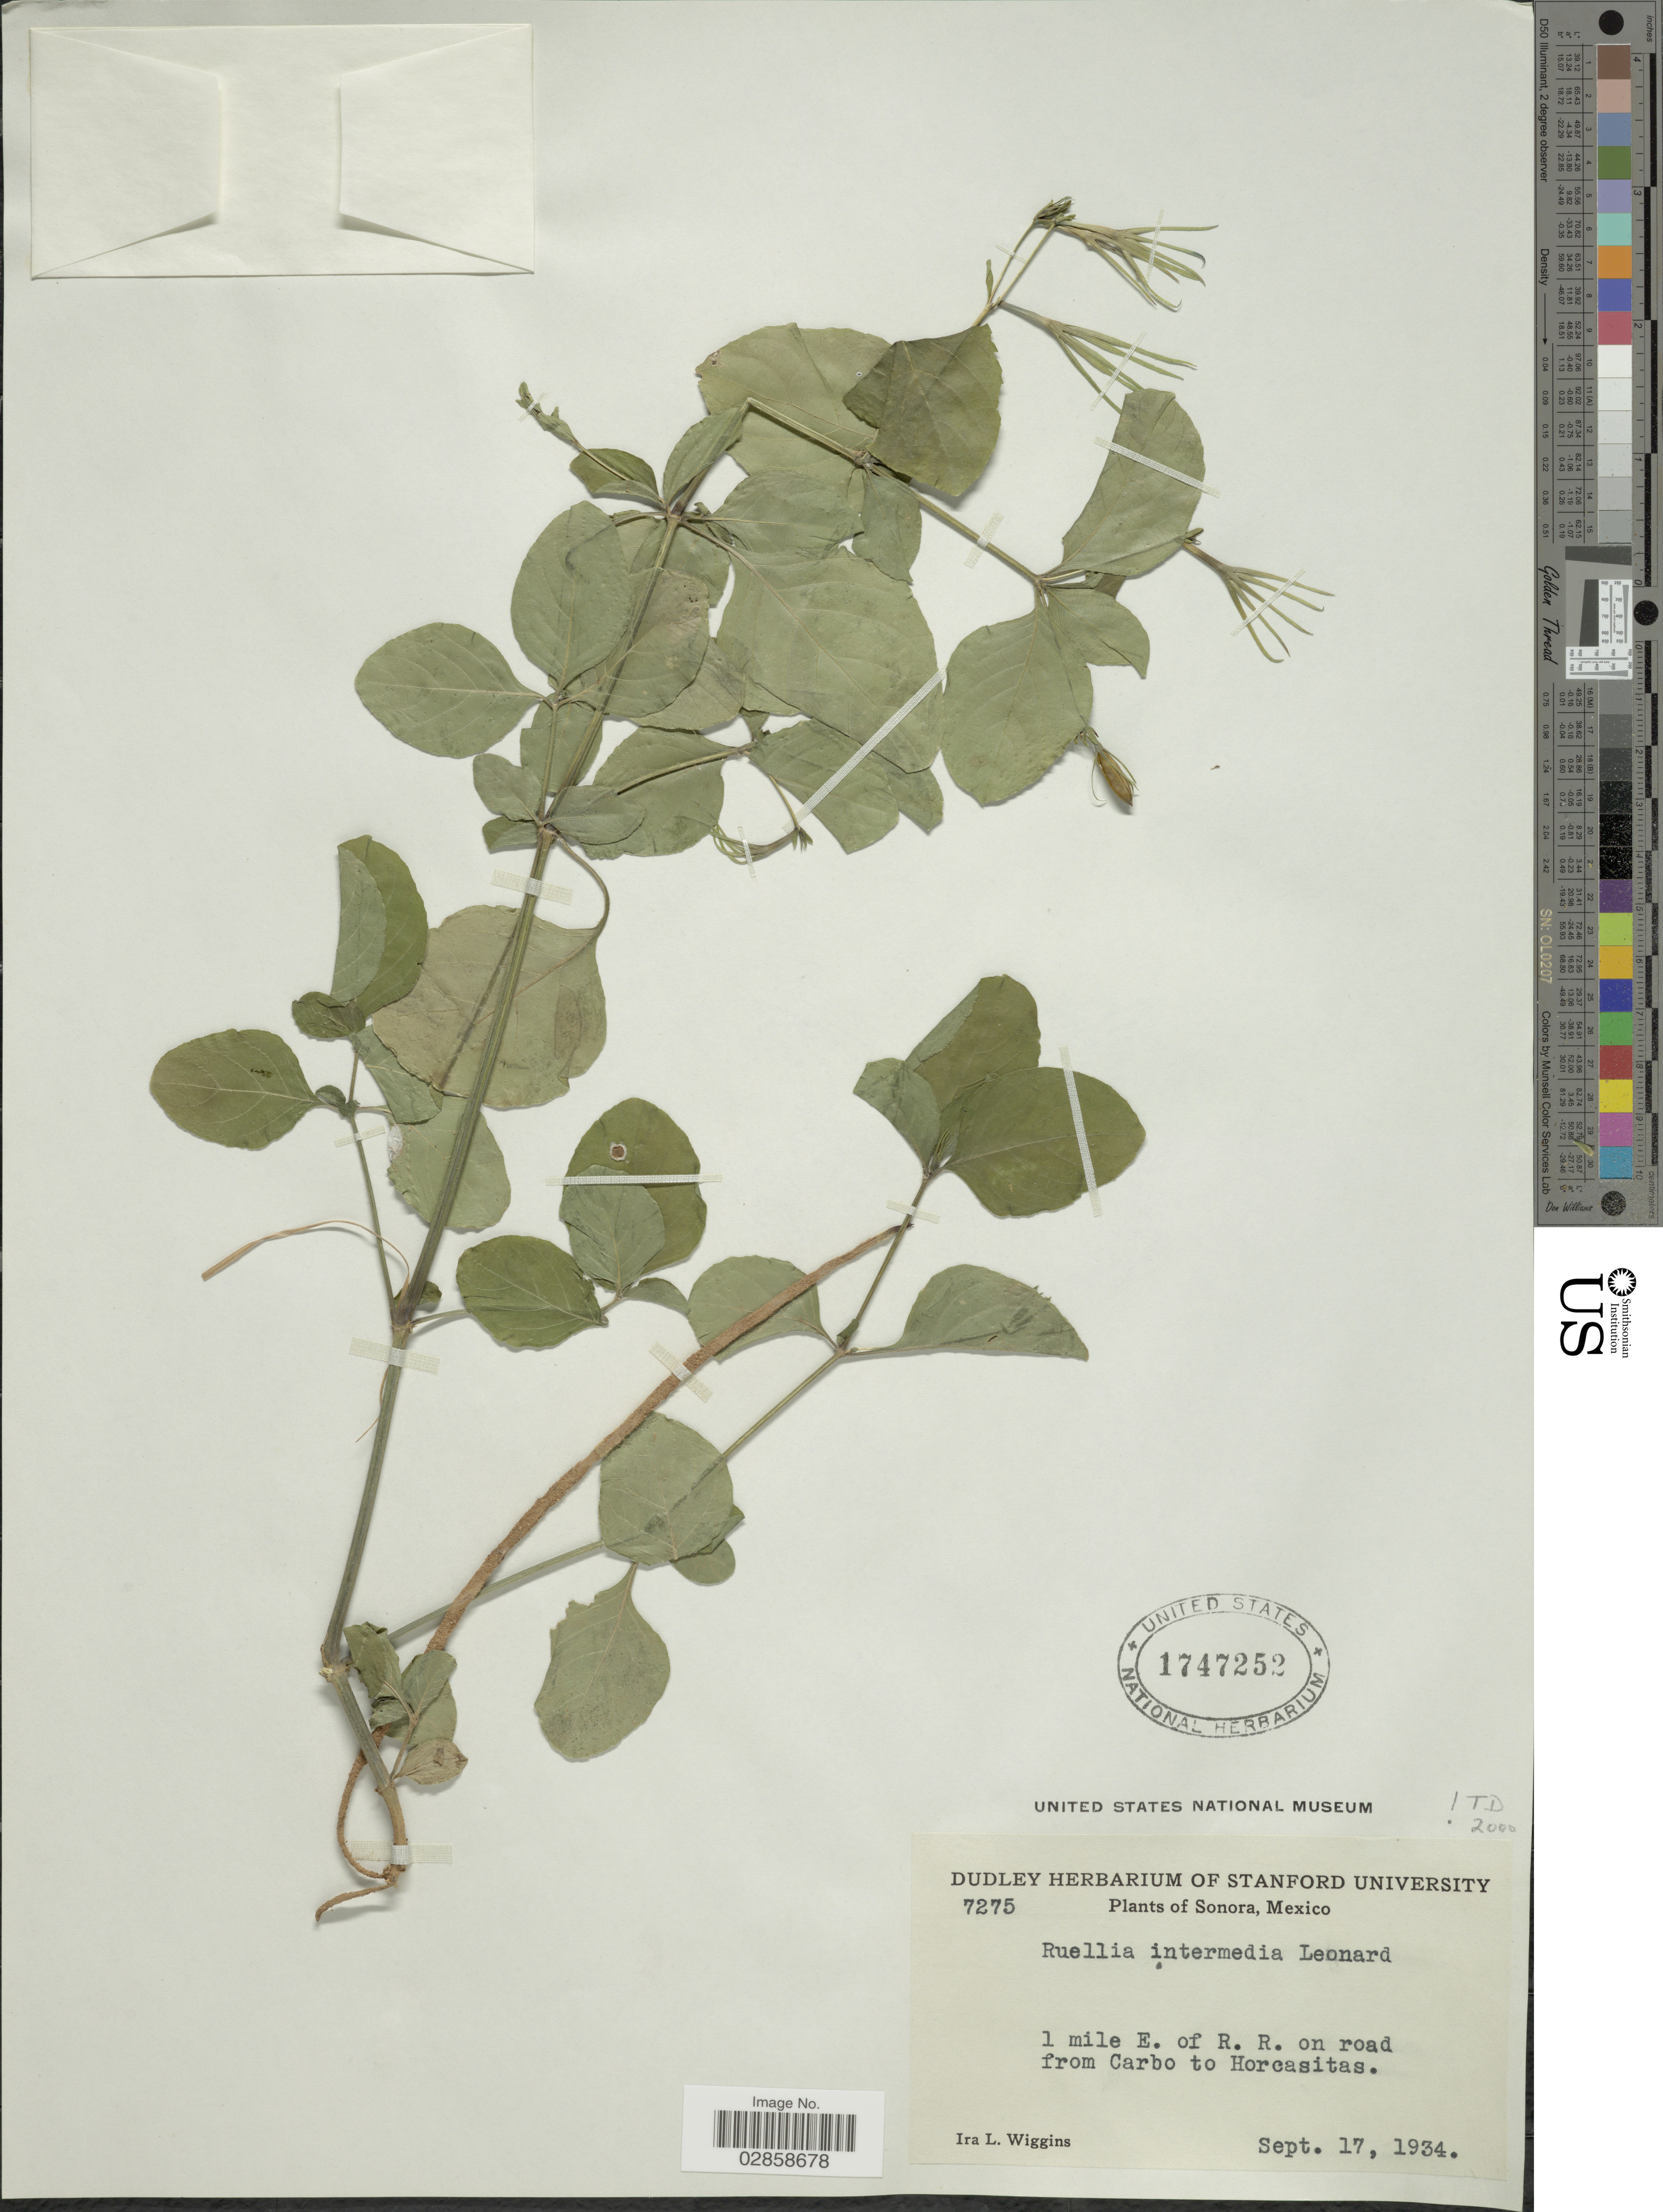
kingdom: Plantae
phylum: Tracheophyta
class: Magnoliopsida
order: Lamiales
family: Acanthaceae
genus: Ruellia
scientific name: Ruellia intermedia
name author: Leonard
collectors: I. L. Wiggins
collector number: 7275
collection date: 1934-09-17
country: Mexico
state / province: Sonora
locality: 1 mile E. of R. R. on road from Carbo to Horcasitas.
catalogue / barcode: US 1747252